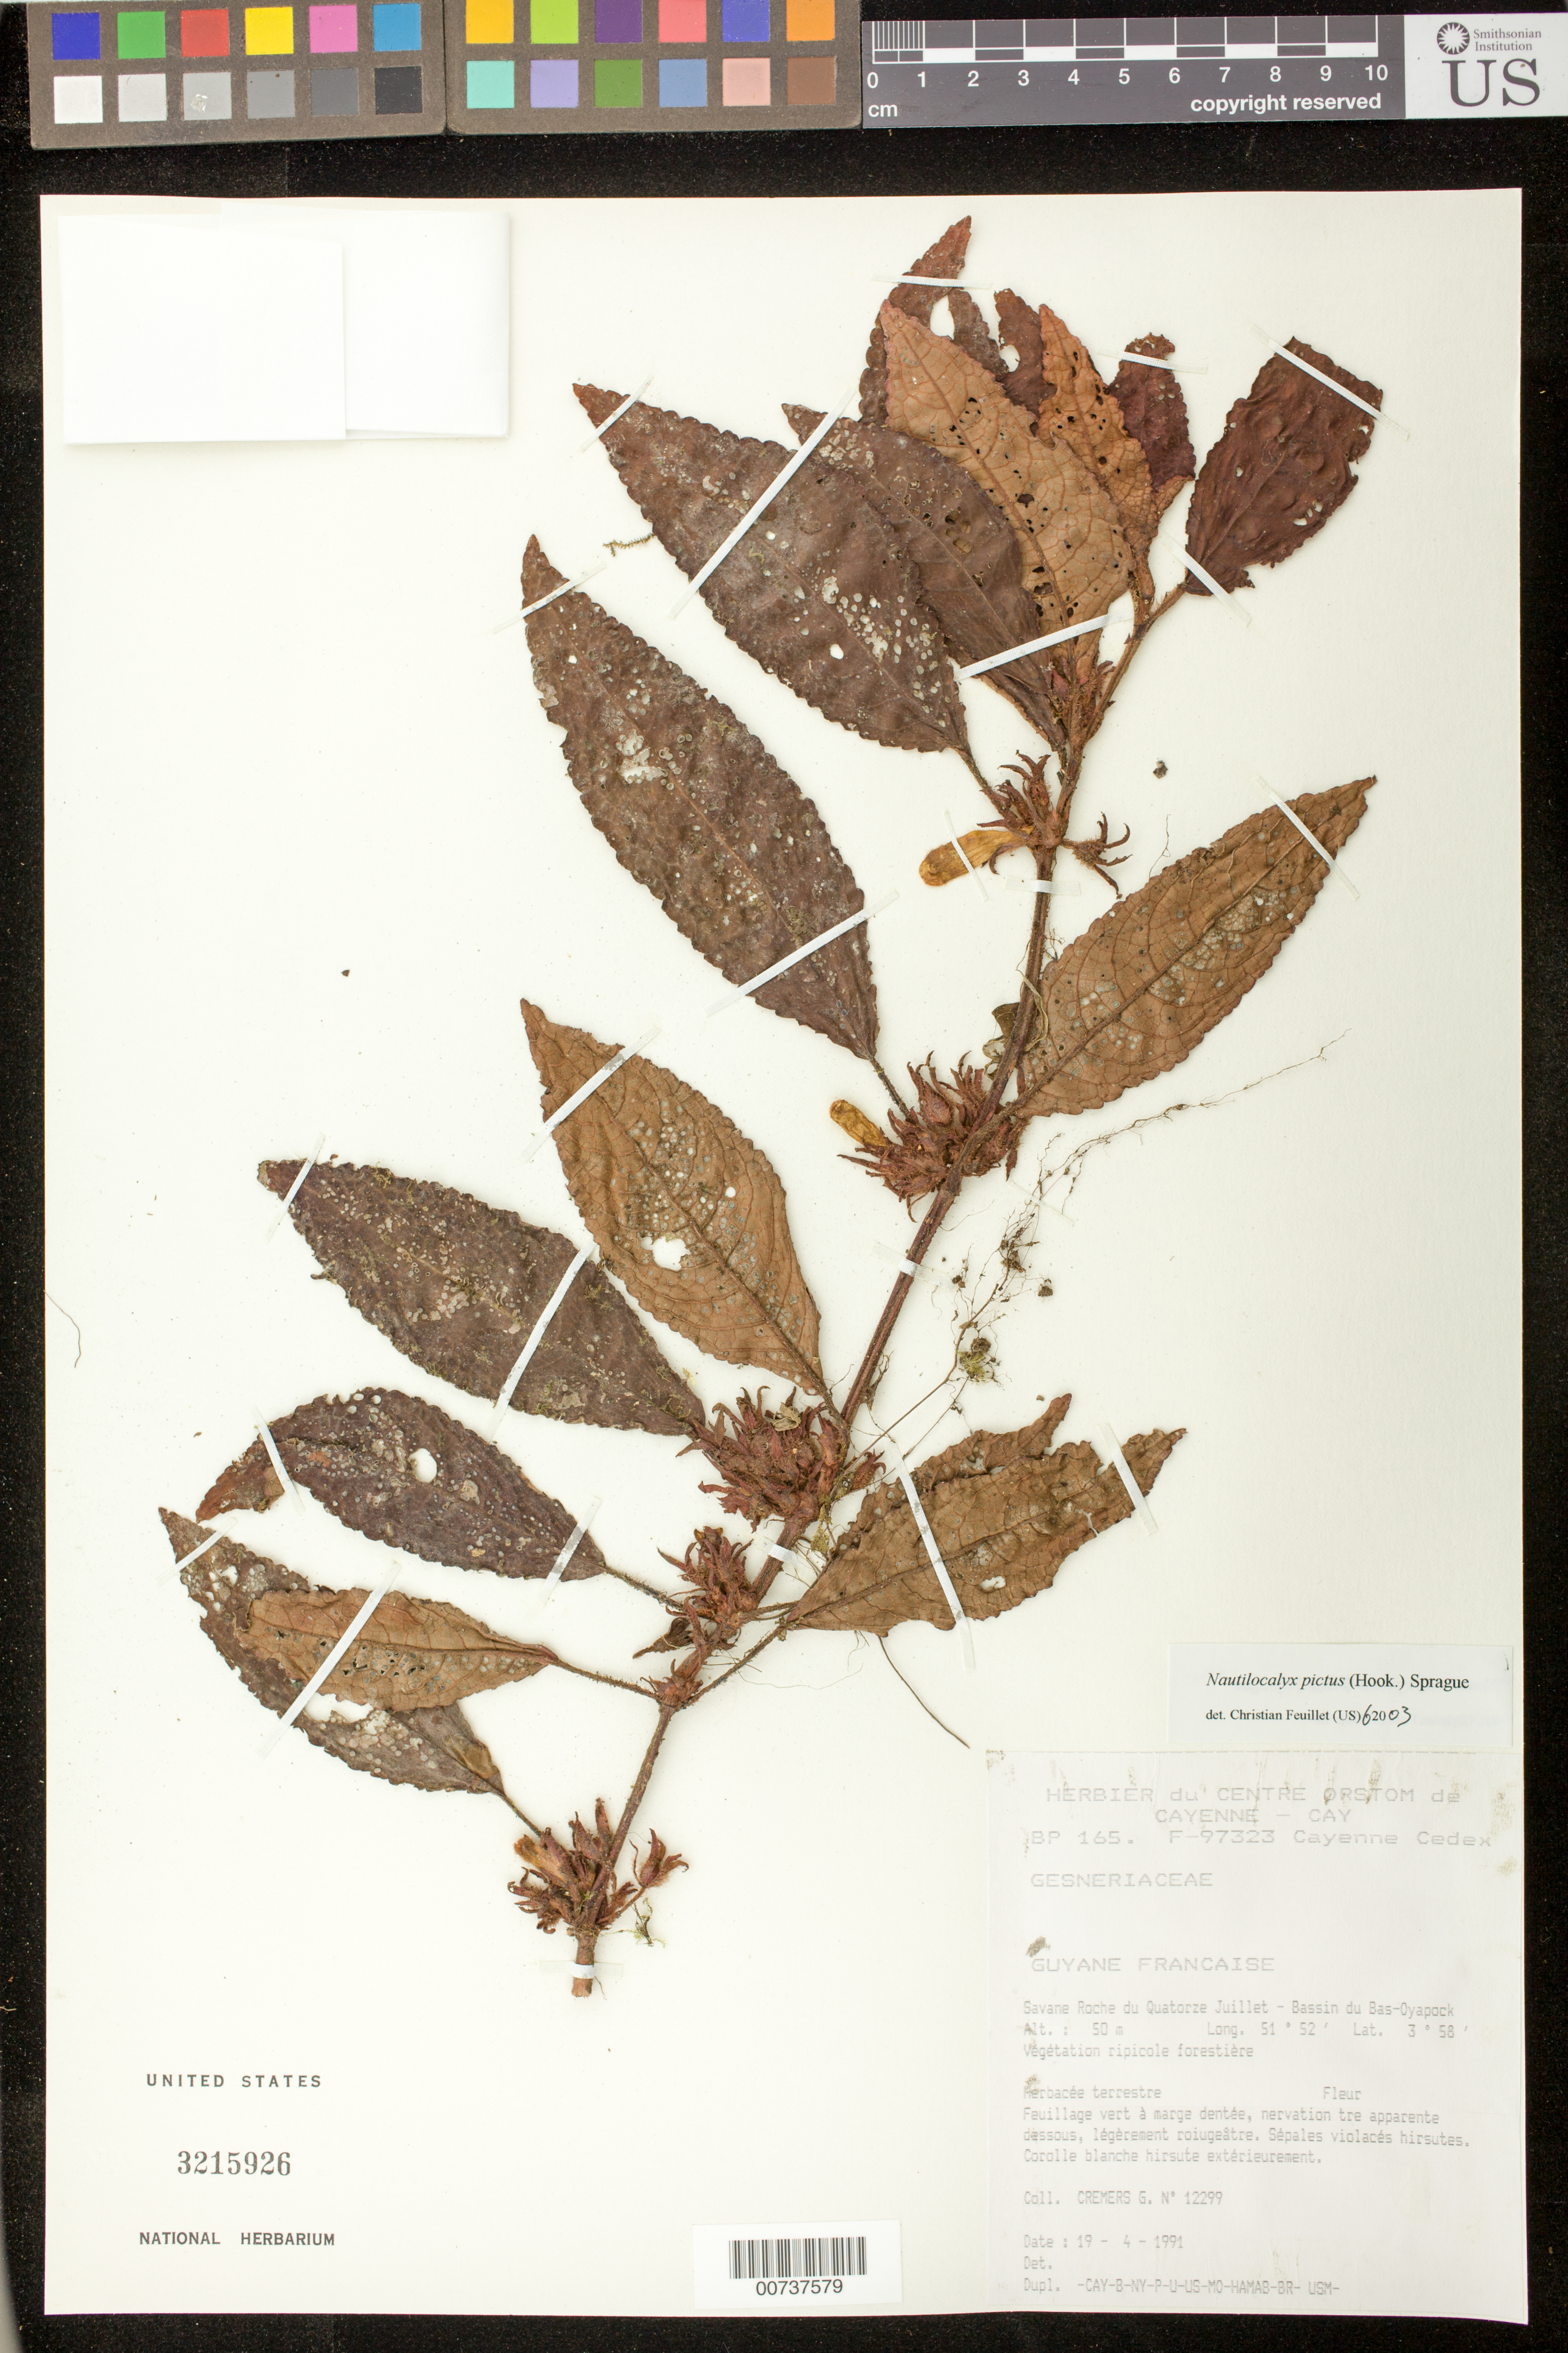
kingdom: Plantae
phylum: Tracheophyta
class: Magnoliopsida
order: Lamiales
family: Gesneriaceae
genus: Nautilocalyx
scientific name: Nautilocalyx pictus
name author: (Hook.) Sprague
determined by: Feuillet, C.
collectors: G. Cremers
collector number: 12299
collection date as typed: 19 Apr 1991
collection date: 1991-04-19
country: French Guiana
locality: Savane Roche du Quatorze Juillet, Bassin du Bas-Oyapock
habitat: Végétation ripicole forestière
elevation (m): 50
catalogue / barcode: US 3215926